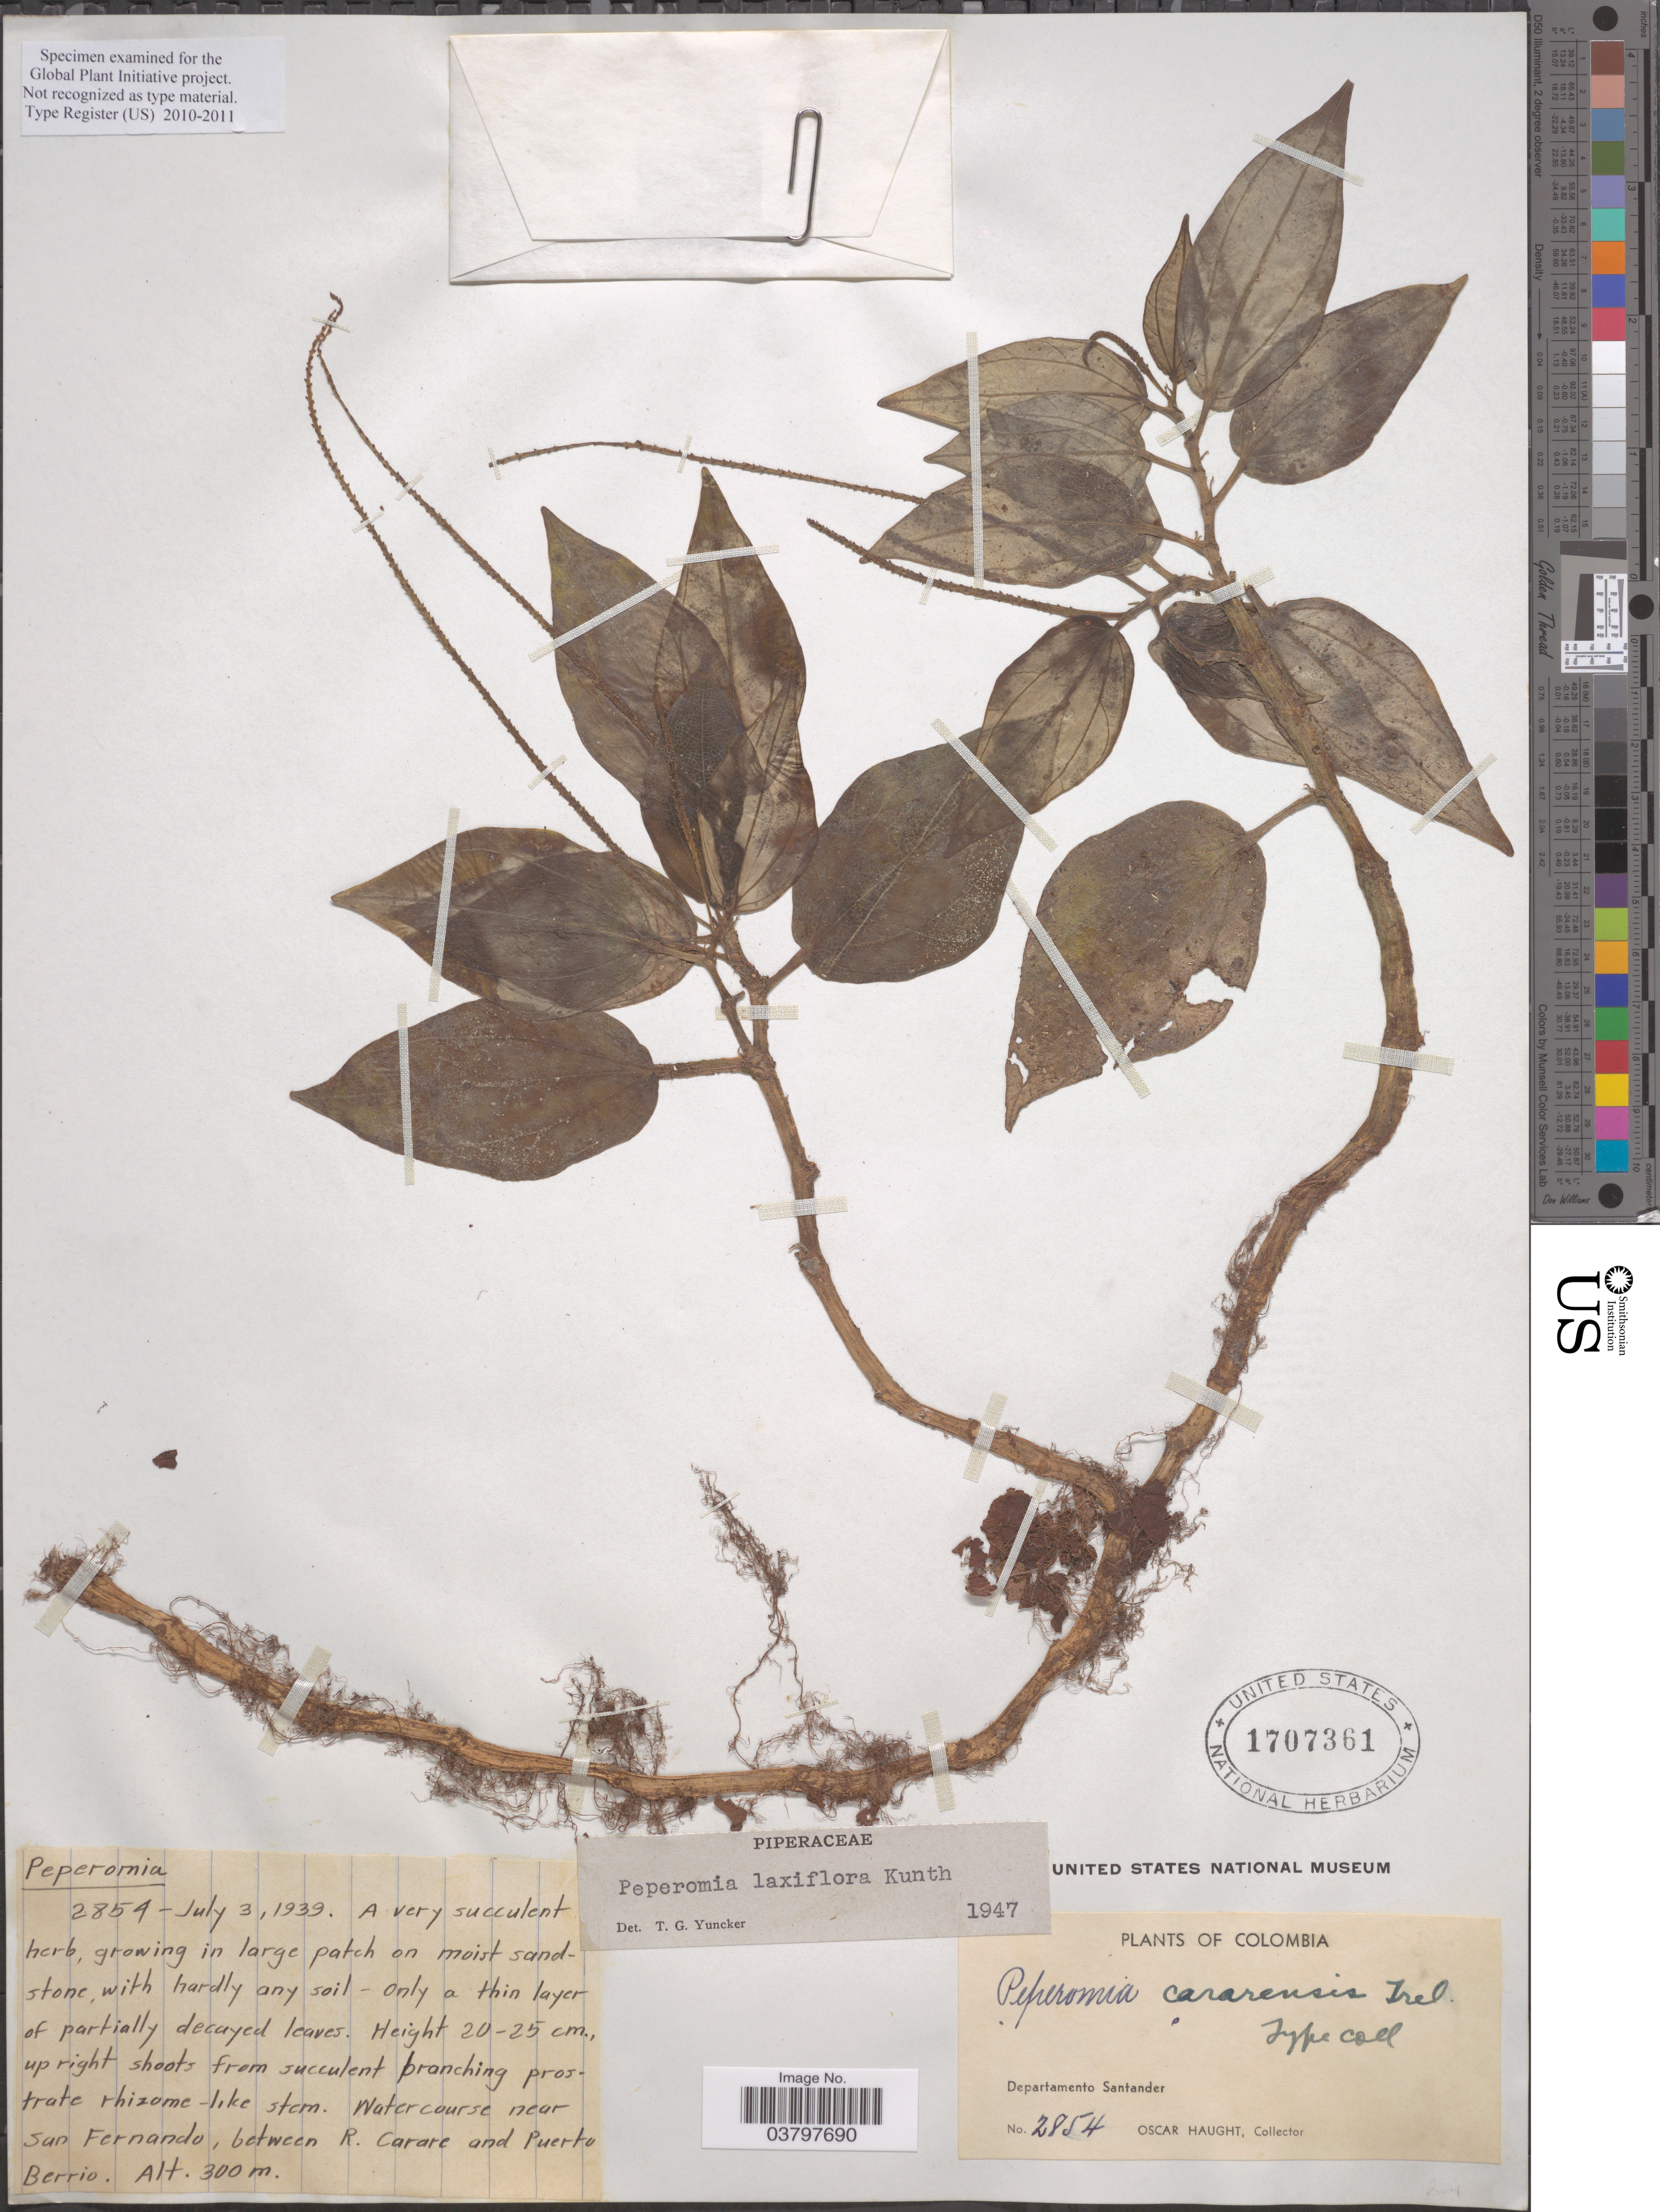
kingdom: Plantae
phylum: Tracheophyta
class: Magnoliopsida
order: Piperales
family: Piperaceae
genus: Peperomia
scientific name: Peperomia laxiflora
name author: Kunth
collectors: O. L. Haught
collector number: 2854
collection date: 1939-07-03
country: Colombia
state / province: Santander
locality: Departamento Santander. Watercourse near San Fernando, between R. Carare and Puerto Berrio.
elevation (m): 300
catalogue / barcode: US 1707361